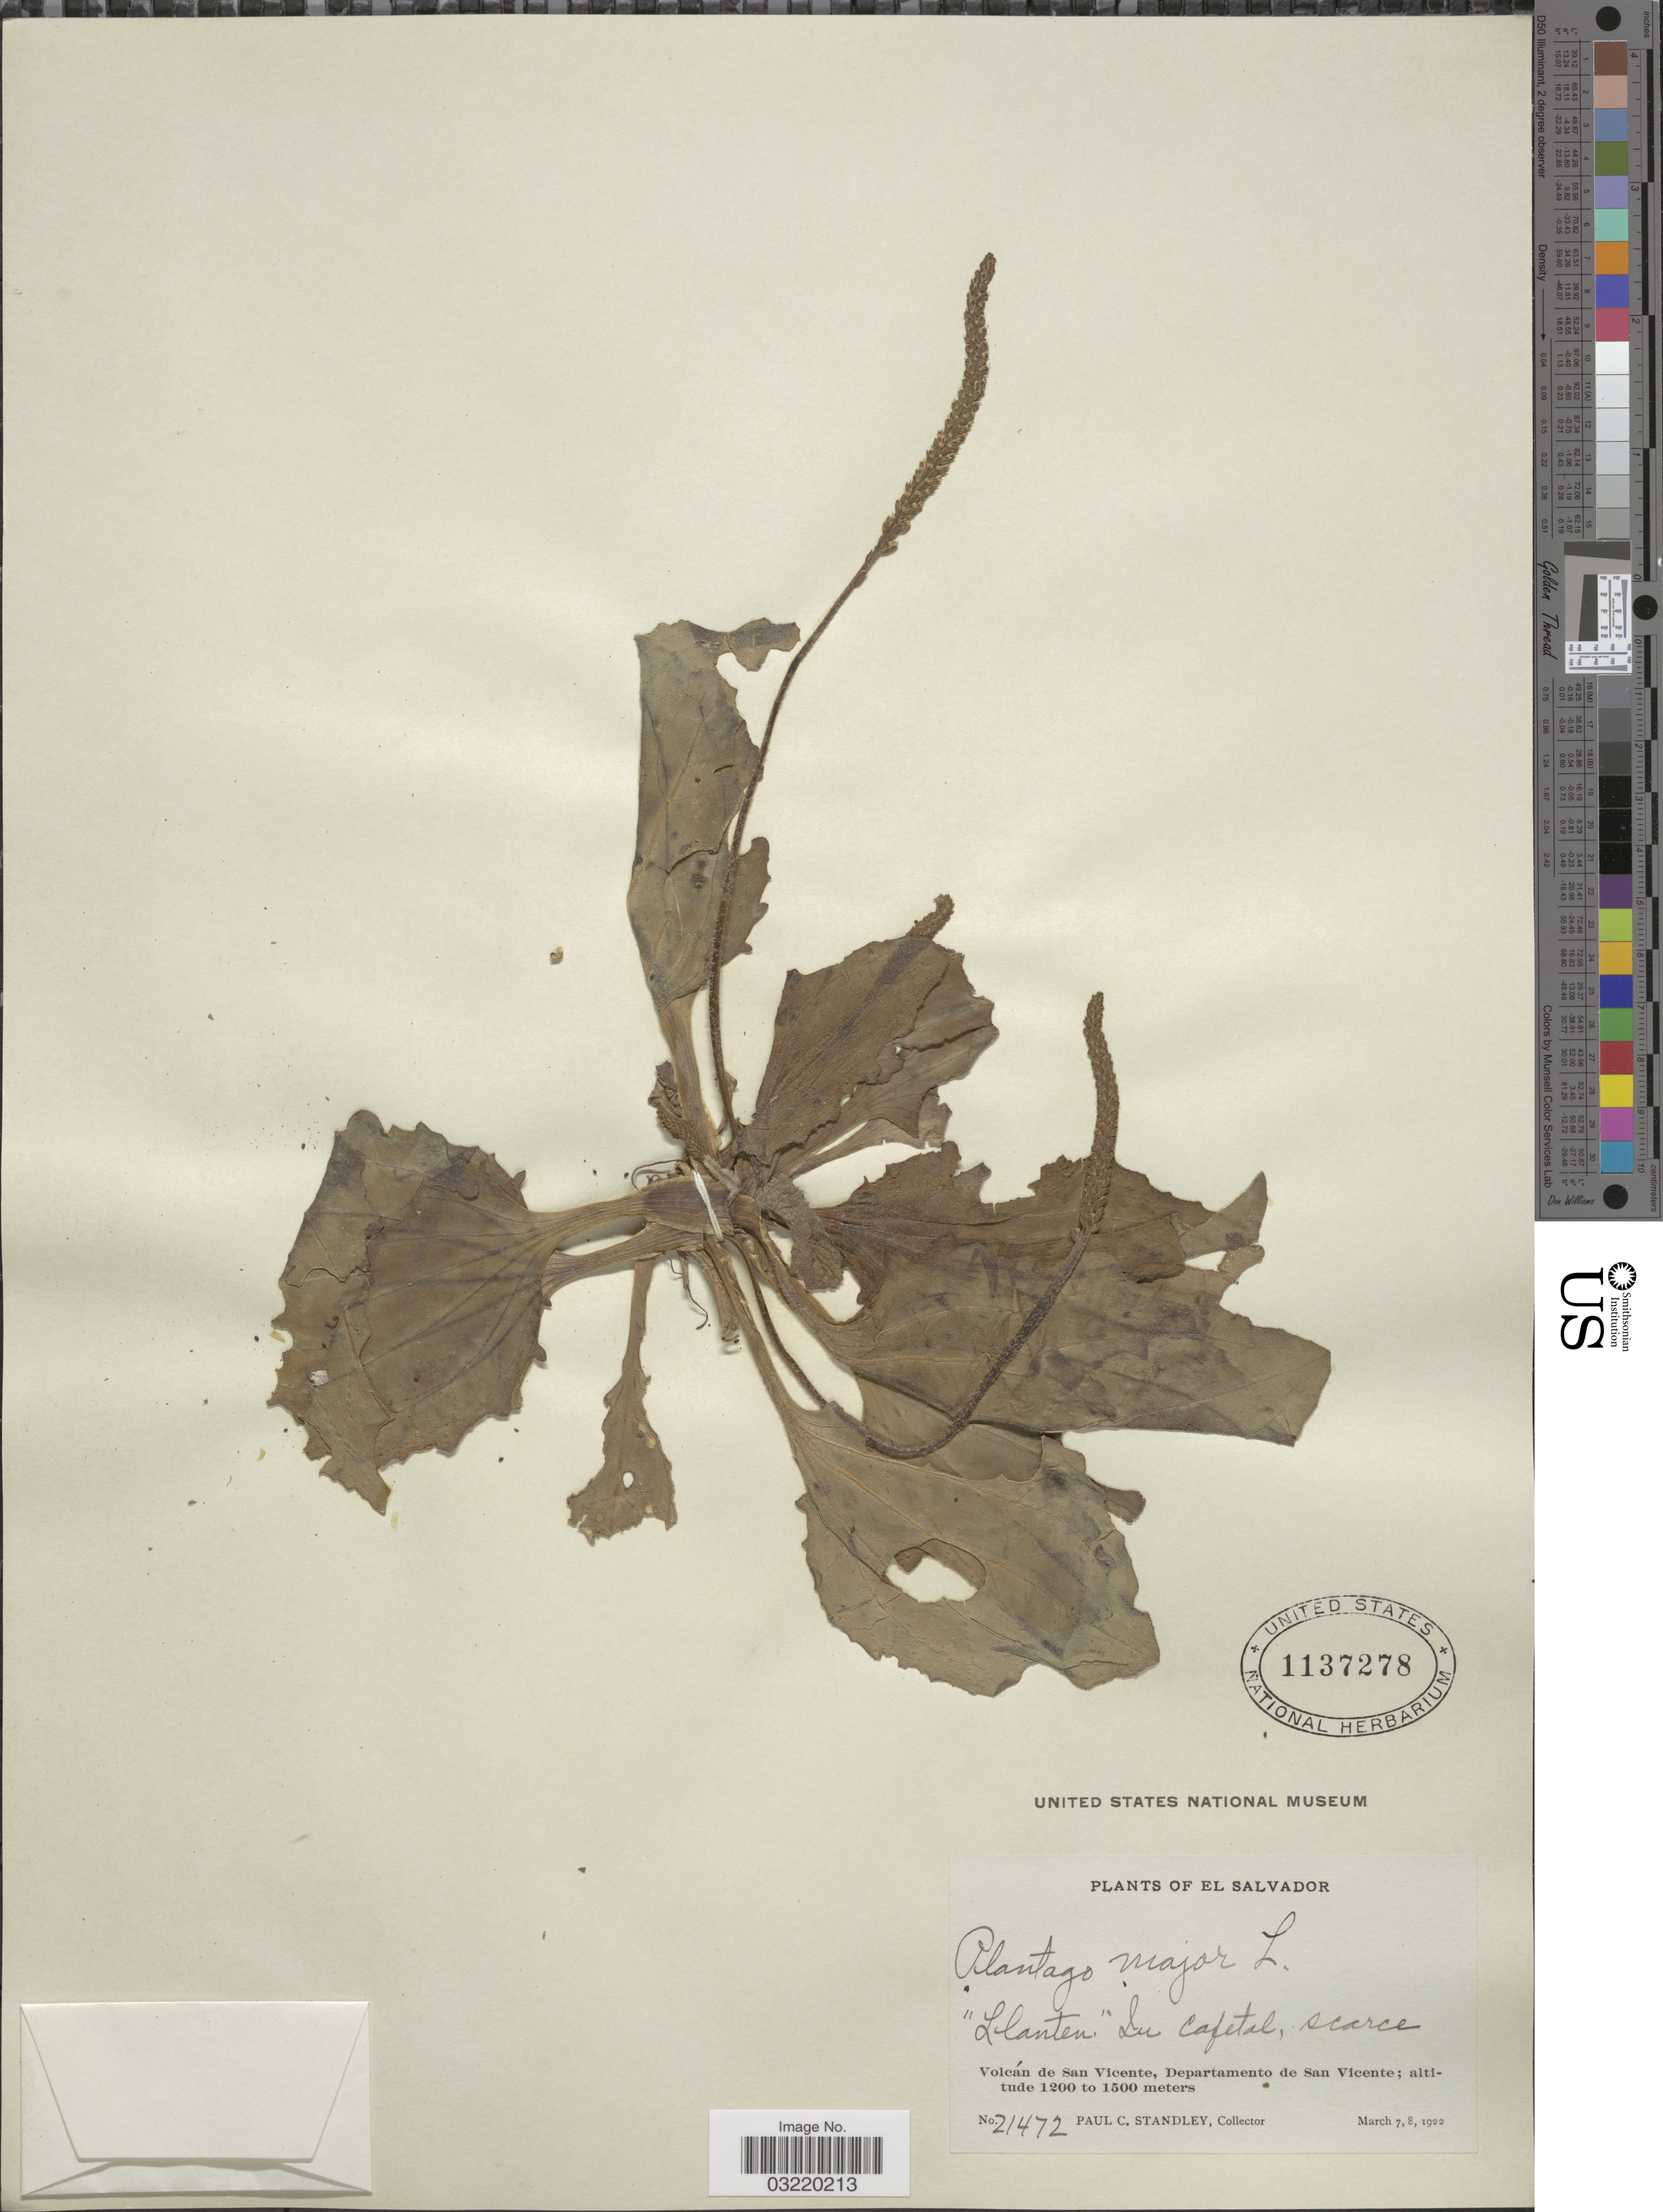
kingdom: Plantae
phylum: Tracheophyta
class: Magnoliopsida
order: Lamiales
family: Plantaginaceae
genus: Plantago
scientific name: Plantago major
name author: L.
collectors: P. C. Standley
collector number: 21472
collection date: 1922-03-07/1922-03-08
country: El Salvador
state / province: San Vincente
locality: In cafetal, scarce. Volcán de San Vicente, Departmento de San Vicente.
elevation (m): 1200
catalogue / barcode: US 1137278